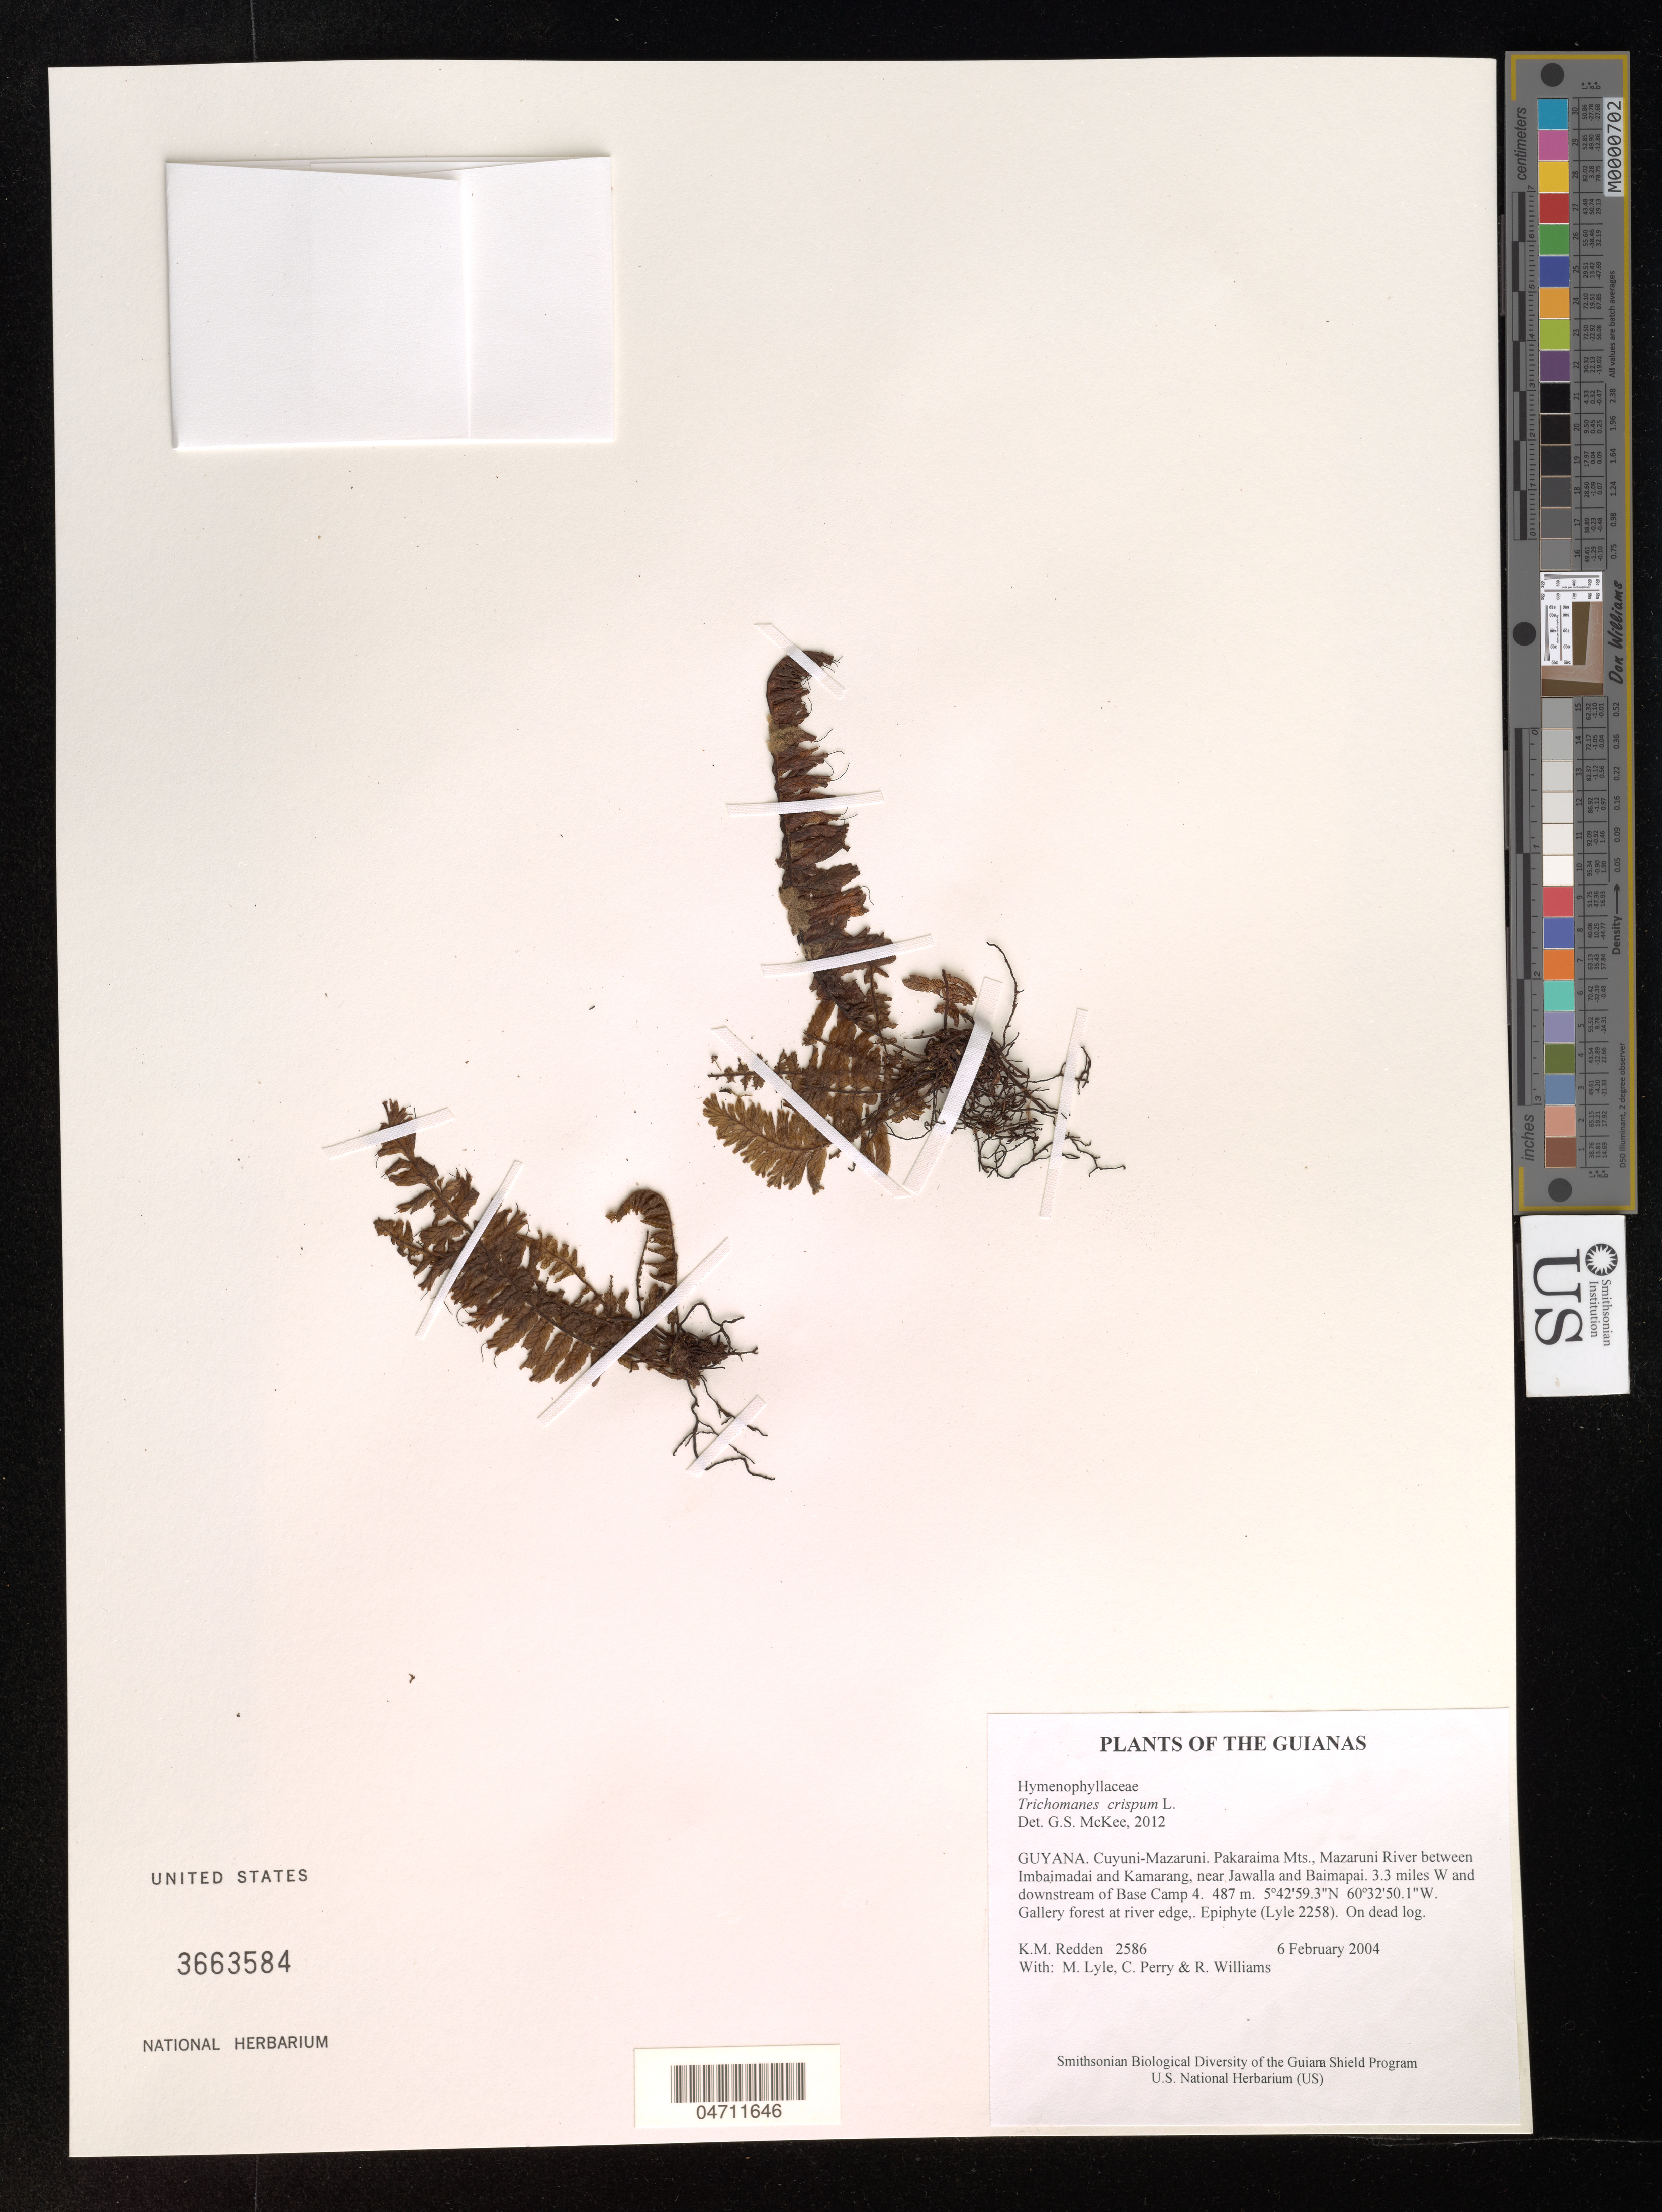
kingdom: Plantae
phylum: Tracheophyta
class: Polypodiopsida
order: Hymenophyllales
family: Hymenophyllaceae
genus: Trichomanes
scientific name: Trichomanes crispum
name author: L.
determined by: McKee, G. S., (US), NMNH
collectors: K. M. Redden, M. Lyle, C. Perry & R. Williams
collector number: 2586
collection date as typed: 6 February 2004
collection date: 2004-02-06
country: Guyana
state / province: Cuyuni-Mazaruni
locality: Pakaraima Mts., Mazaruni River between Imbaimadai and Kamarang, near Jawalla and Baimapai. 3.3 miles W and downstream of Base Camp 4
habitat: Gallery forest at river edge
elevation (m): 487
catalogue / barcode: US 3663584